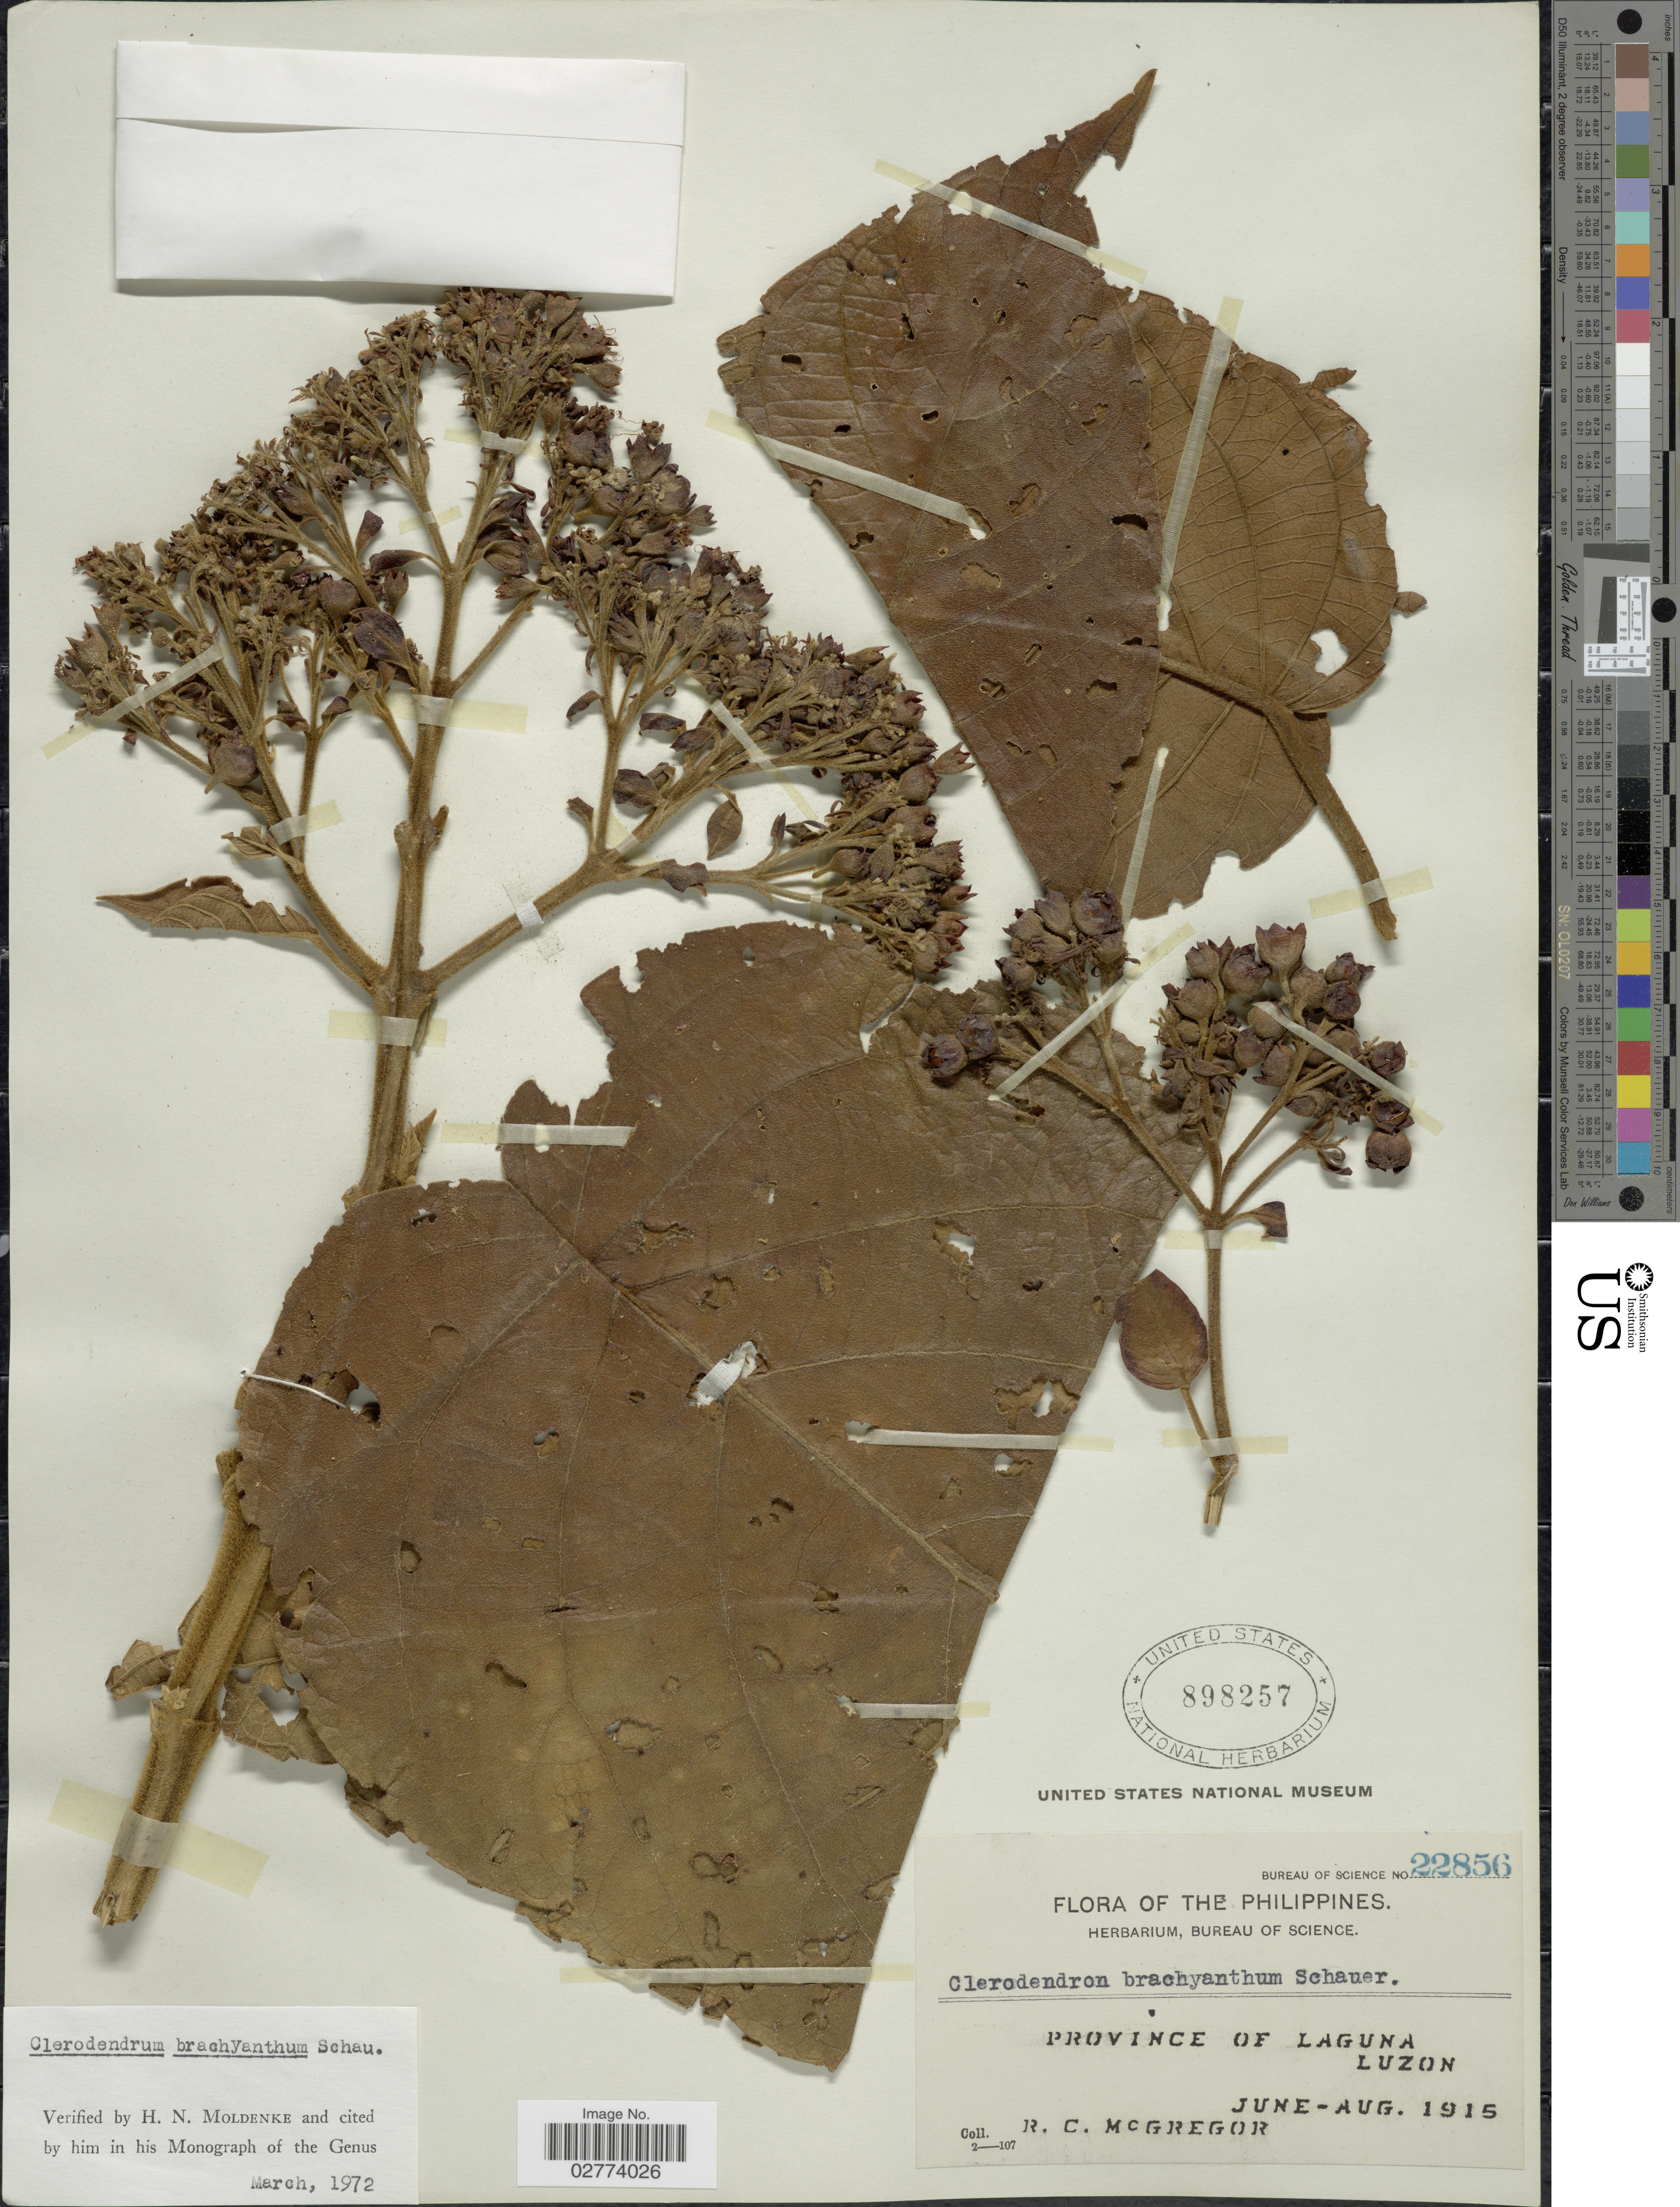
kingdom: Plantae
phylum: Tracheophyta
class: Magnoliopsida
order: Lamiales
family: Lamiaceae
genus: Clerodendrum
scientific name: Clerodendrum brachyanthum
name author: Schauer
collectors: R. C. McGregor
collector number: Bureau of Science 22856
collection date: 1915-06/1915-08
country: Philippines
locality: Province of Laguna, Luzon.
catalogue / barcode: US 898257